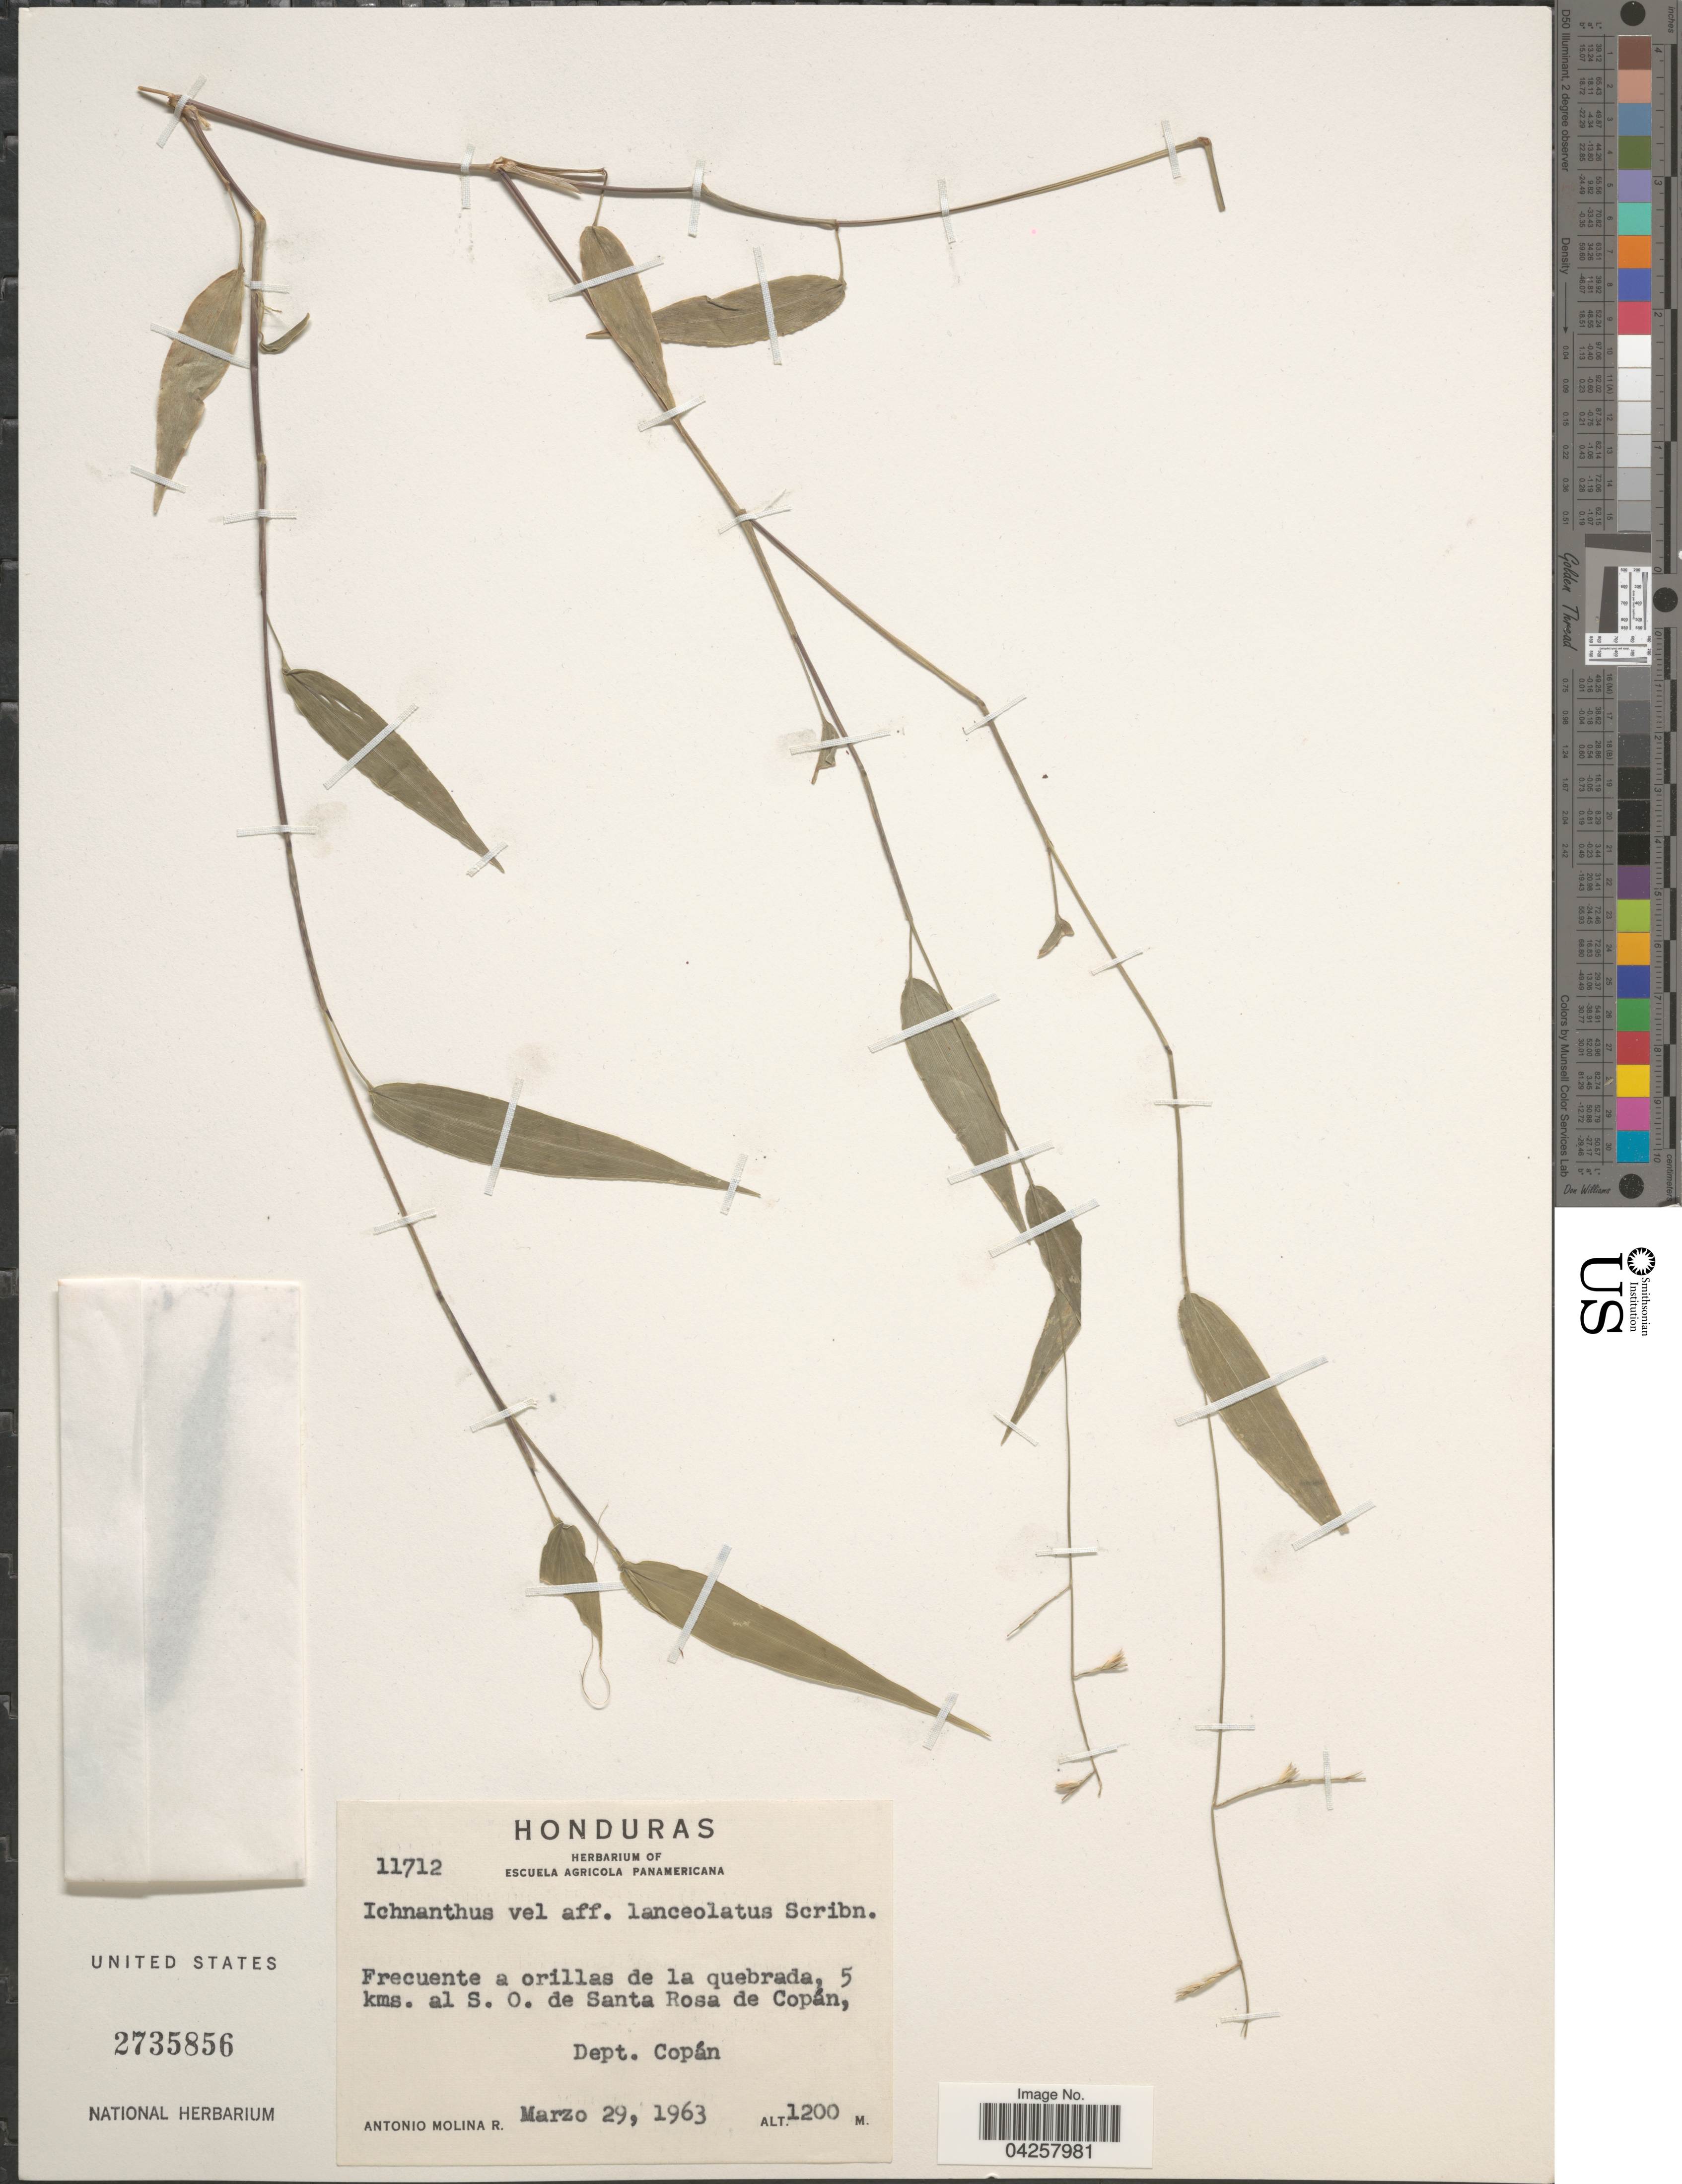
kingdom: Plantae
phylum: Tracheophyta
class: Liliopsida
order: Poales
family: Poaceae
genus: Ichnanthus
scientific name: Ichnanthus lanceolatus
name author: Scribn. & J.G. Sm.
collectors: A. Molina R.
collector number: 11712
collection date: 1963-03-29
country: Honduras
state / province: Copan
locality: Frecuente a orillas de la quebrada, 5 kms. al S. O. de Santa Rosa de Copán, Dept. Copán.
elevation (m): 1200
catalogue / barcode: US 2735856